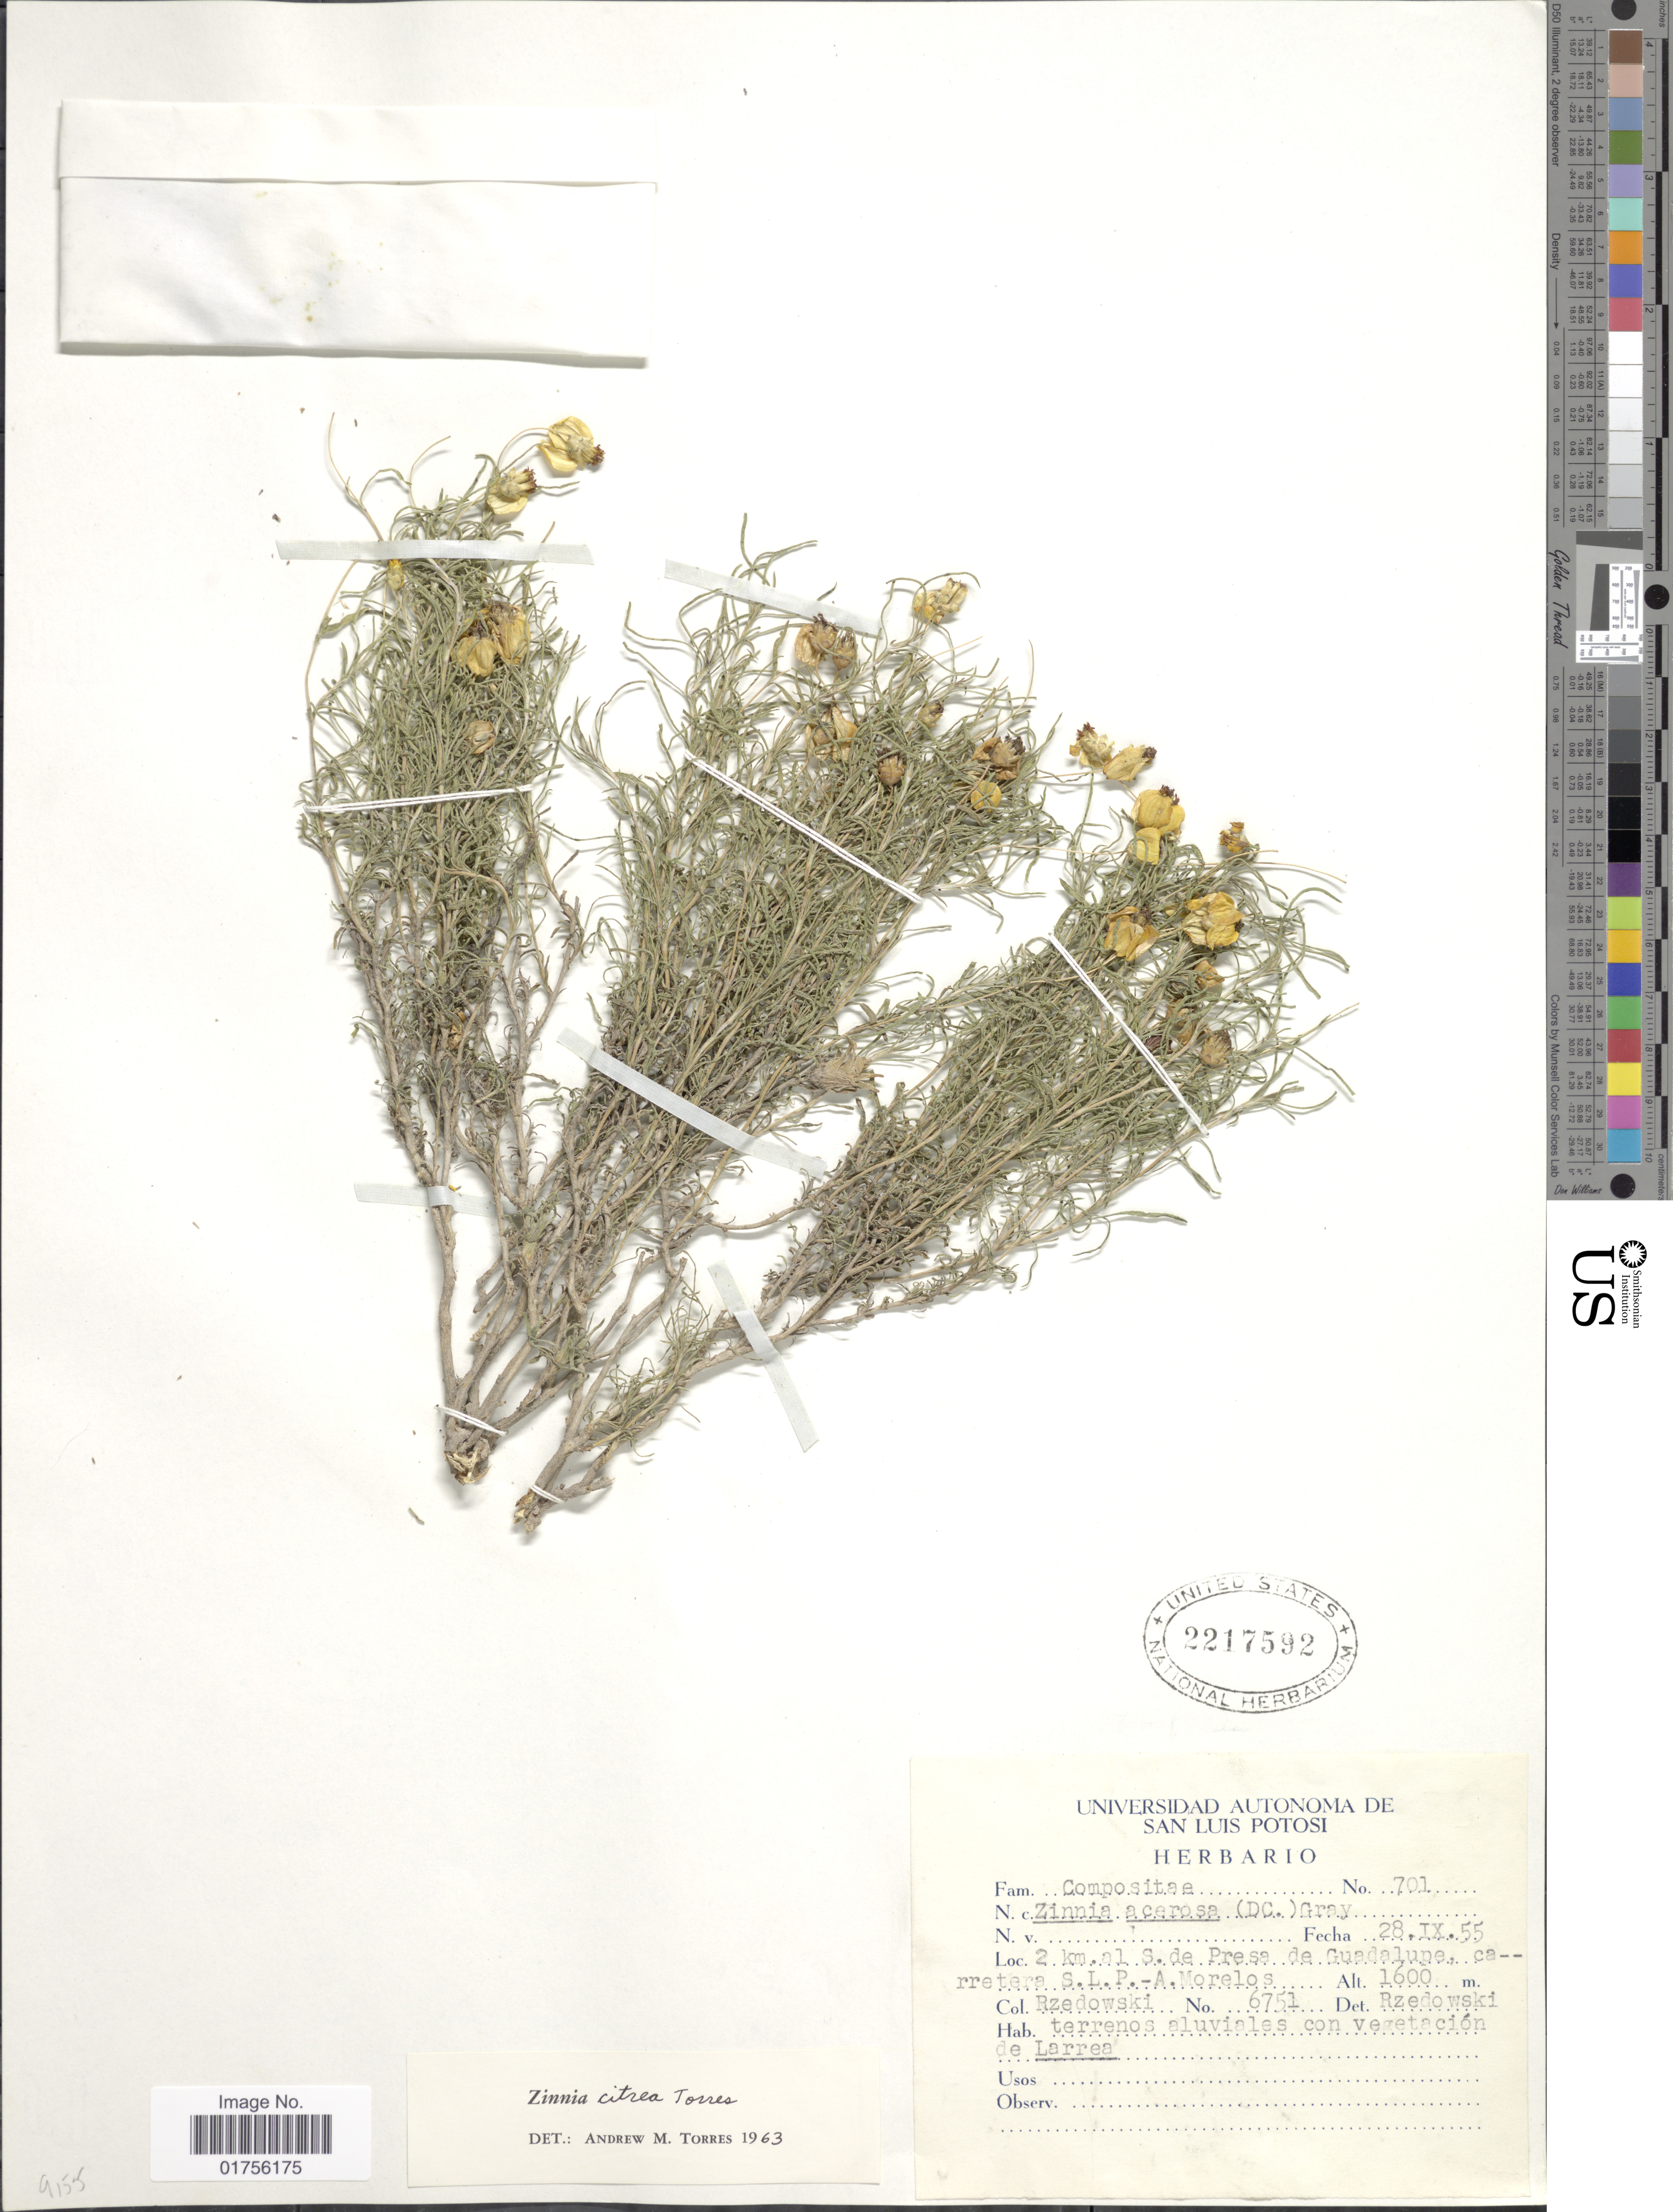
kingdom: Plantae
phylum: Tracheophyta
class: Magnoliopsida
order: Asterales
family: Asteraceae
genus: Zinnia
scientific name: Zinnia citrea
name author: A.M. Torres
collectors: Rzedowski, --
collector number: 701/6751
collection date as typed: Transcribed d/m/y: 28/9/55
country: Mexico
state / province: San Luis Potosí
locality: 2 km al S de Presa de Guadaluna, carretera S. L. P., A. Morelos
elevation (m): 1600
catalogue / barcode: US 2217592